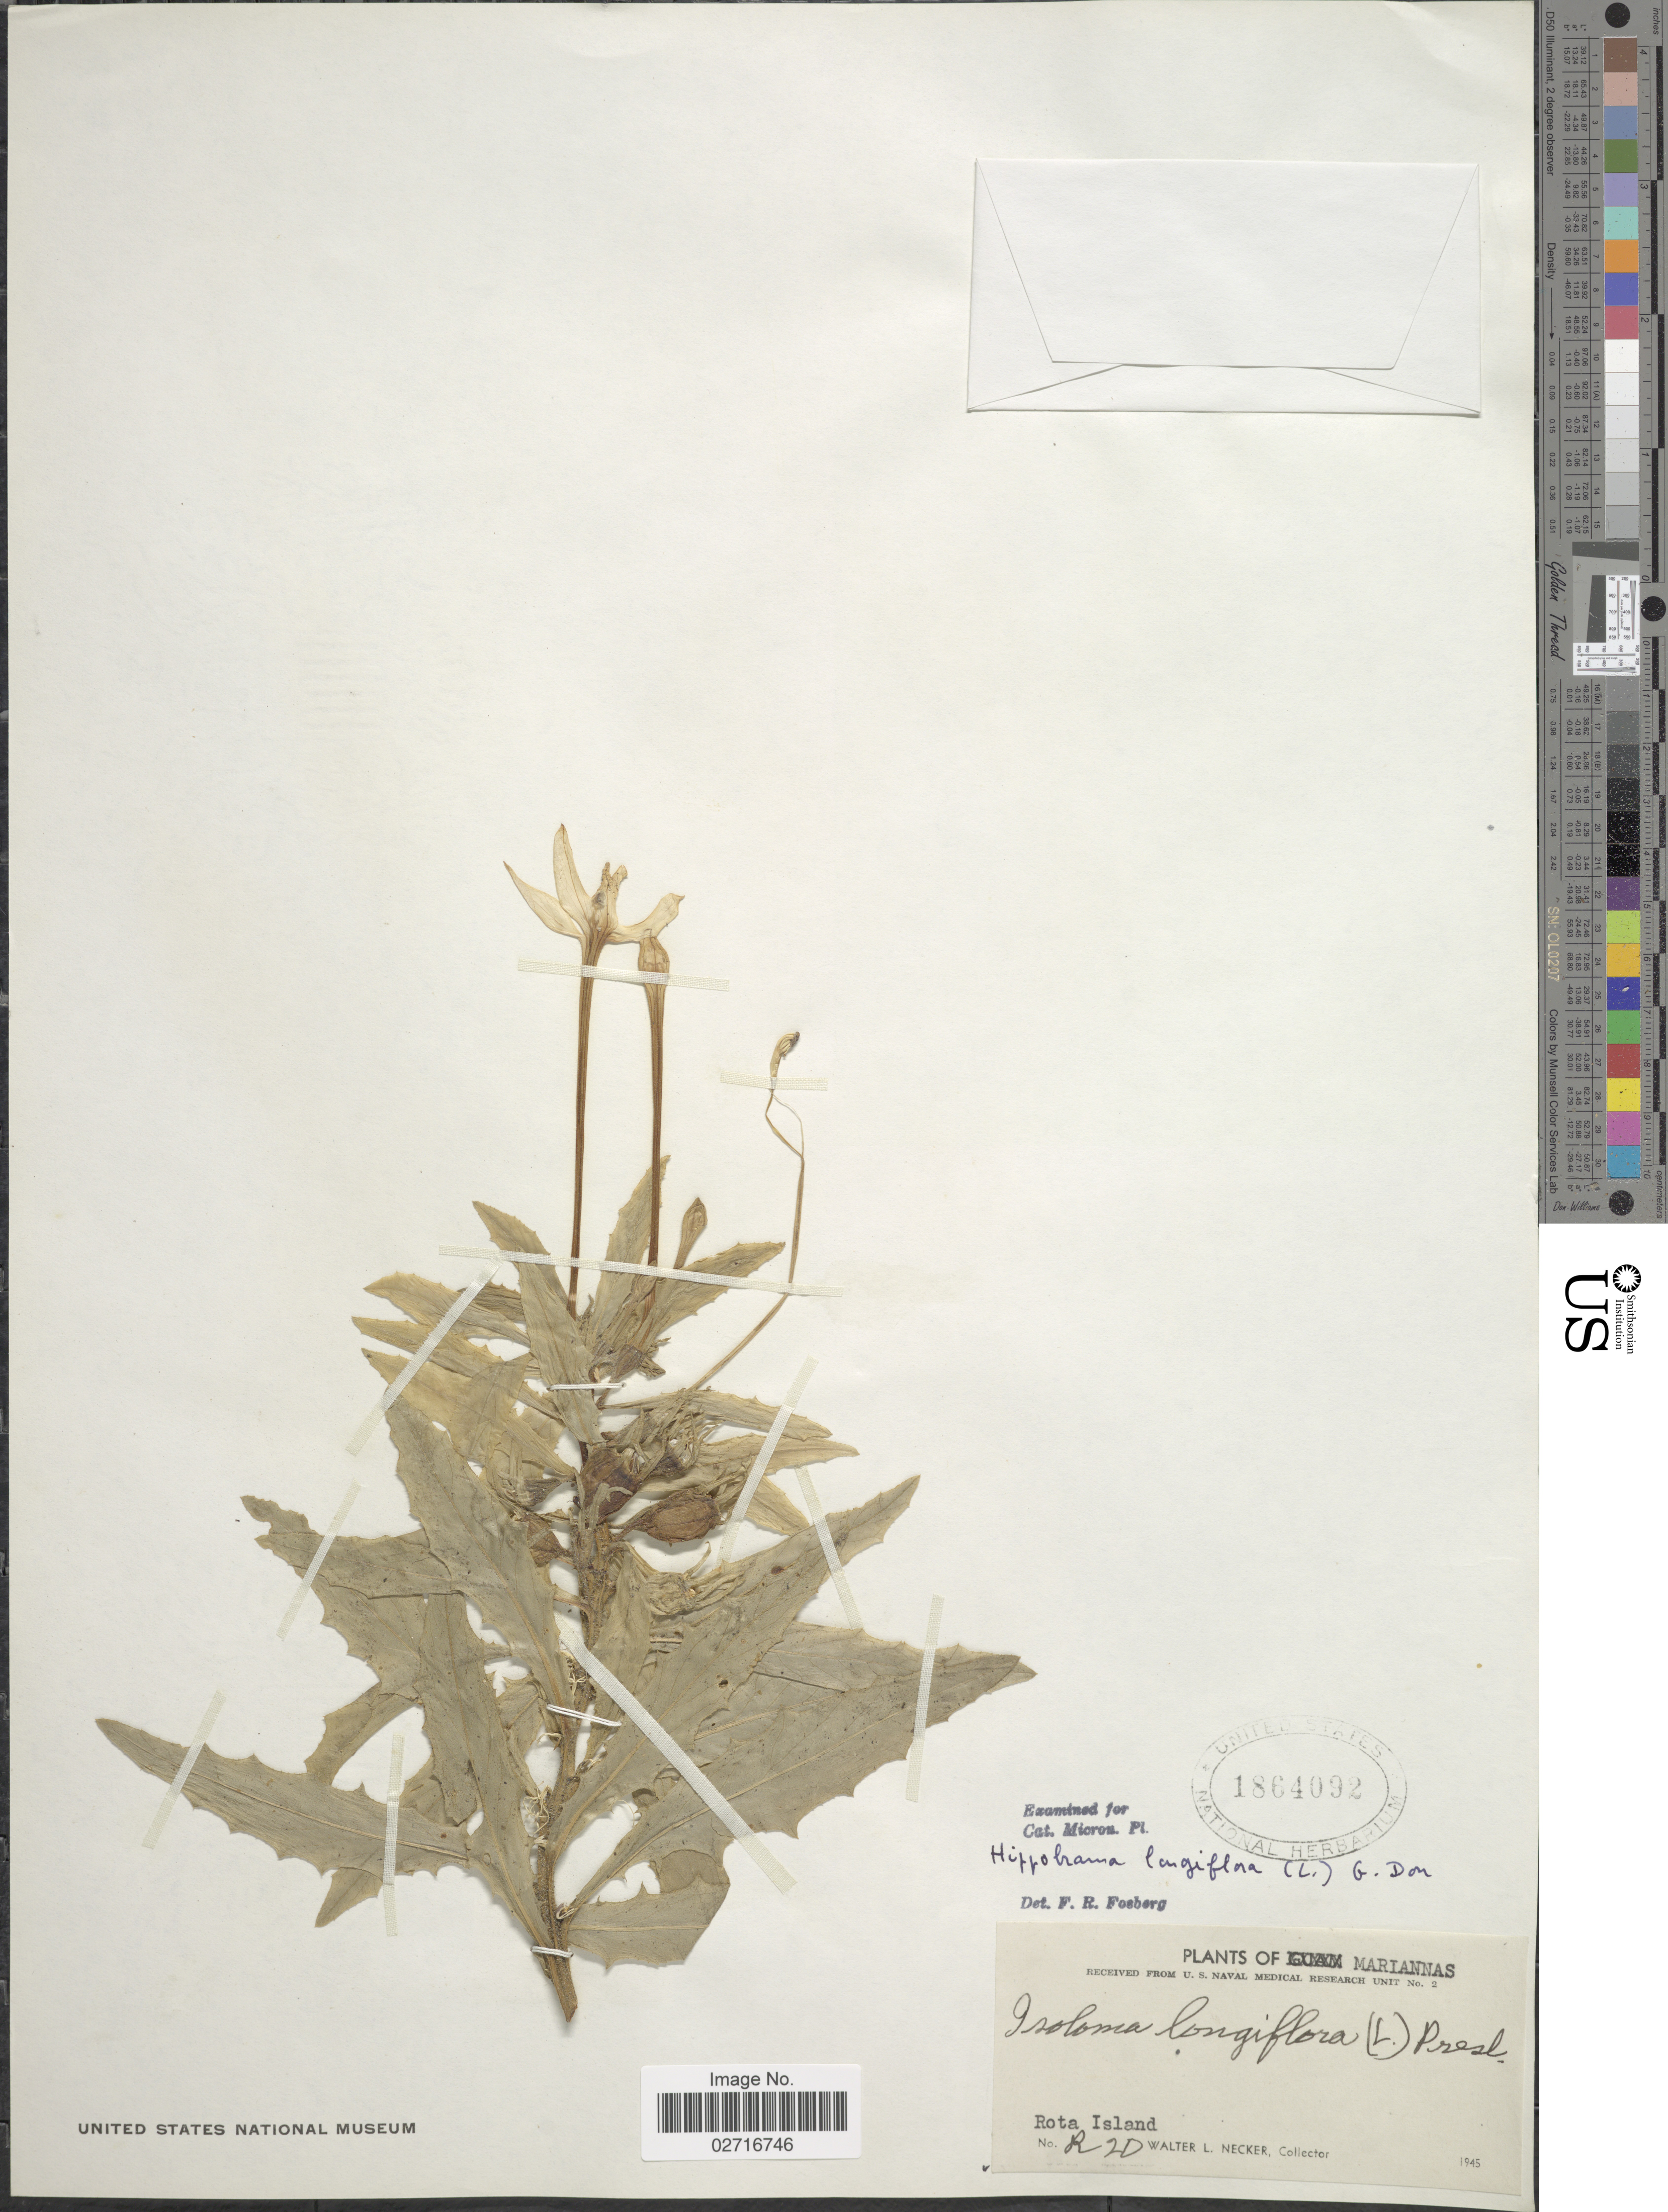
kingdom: Plantae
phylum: Tracheophyta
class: Magnoliopsida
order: Asterales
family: Campanulaceae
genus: Hippobroma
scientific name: Hippobroma longiflora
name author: (L.) G. Don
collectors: W. L. Necker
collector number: R 20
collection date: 1945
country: Northern Mariana Islands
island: Rota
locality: Rota Island.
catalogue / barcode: US 1864092